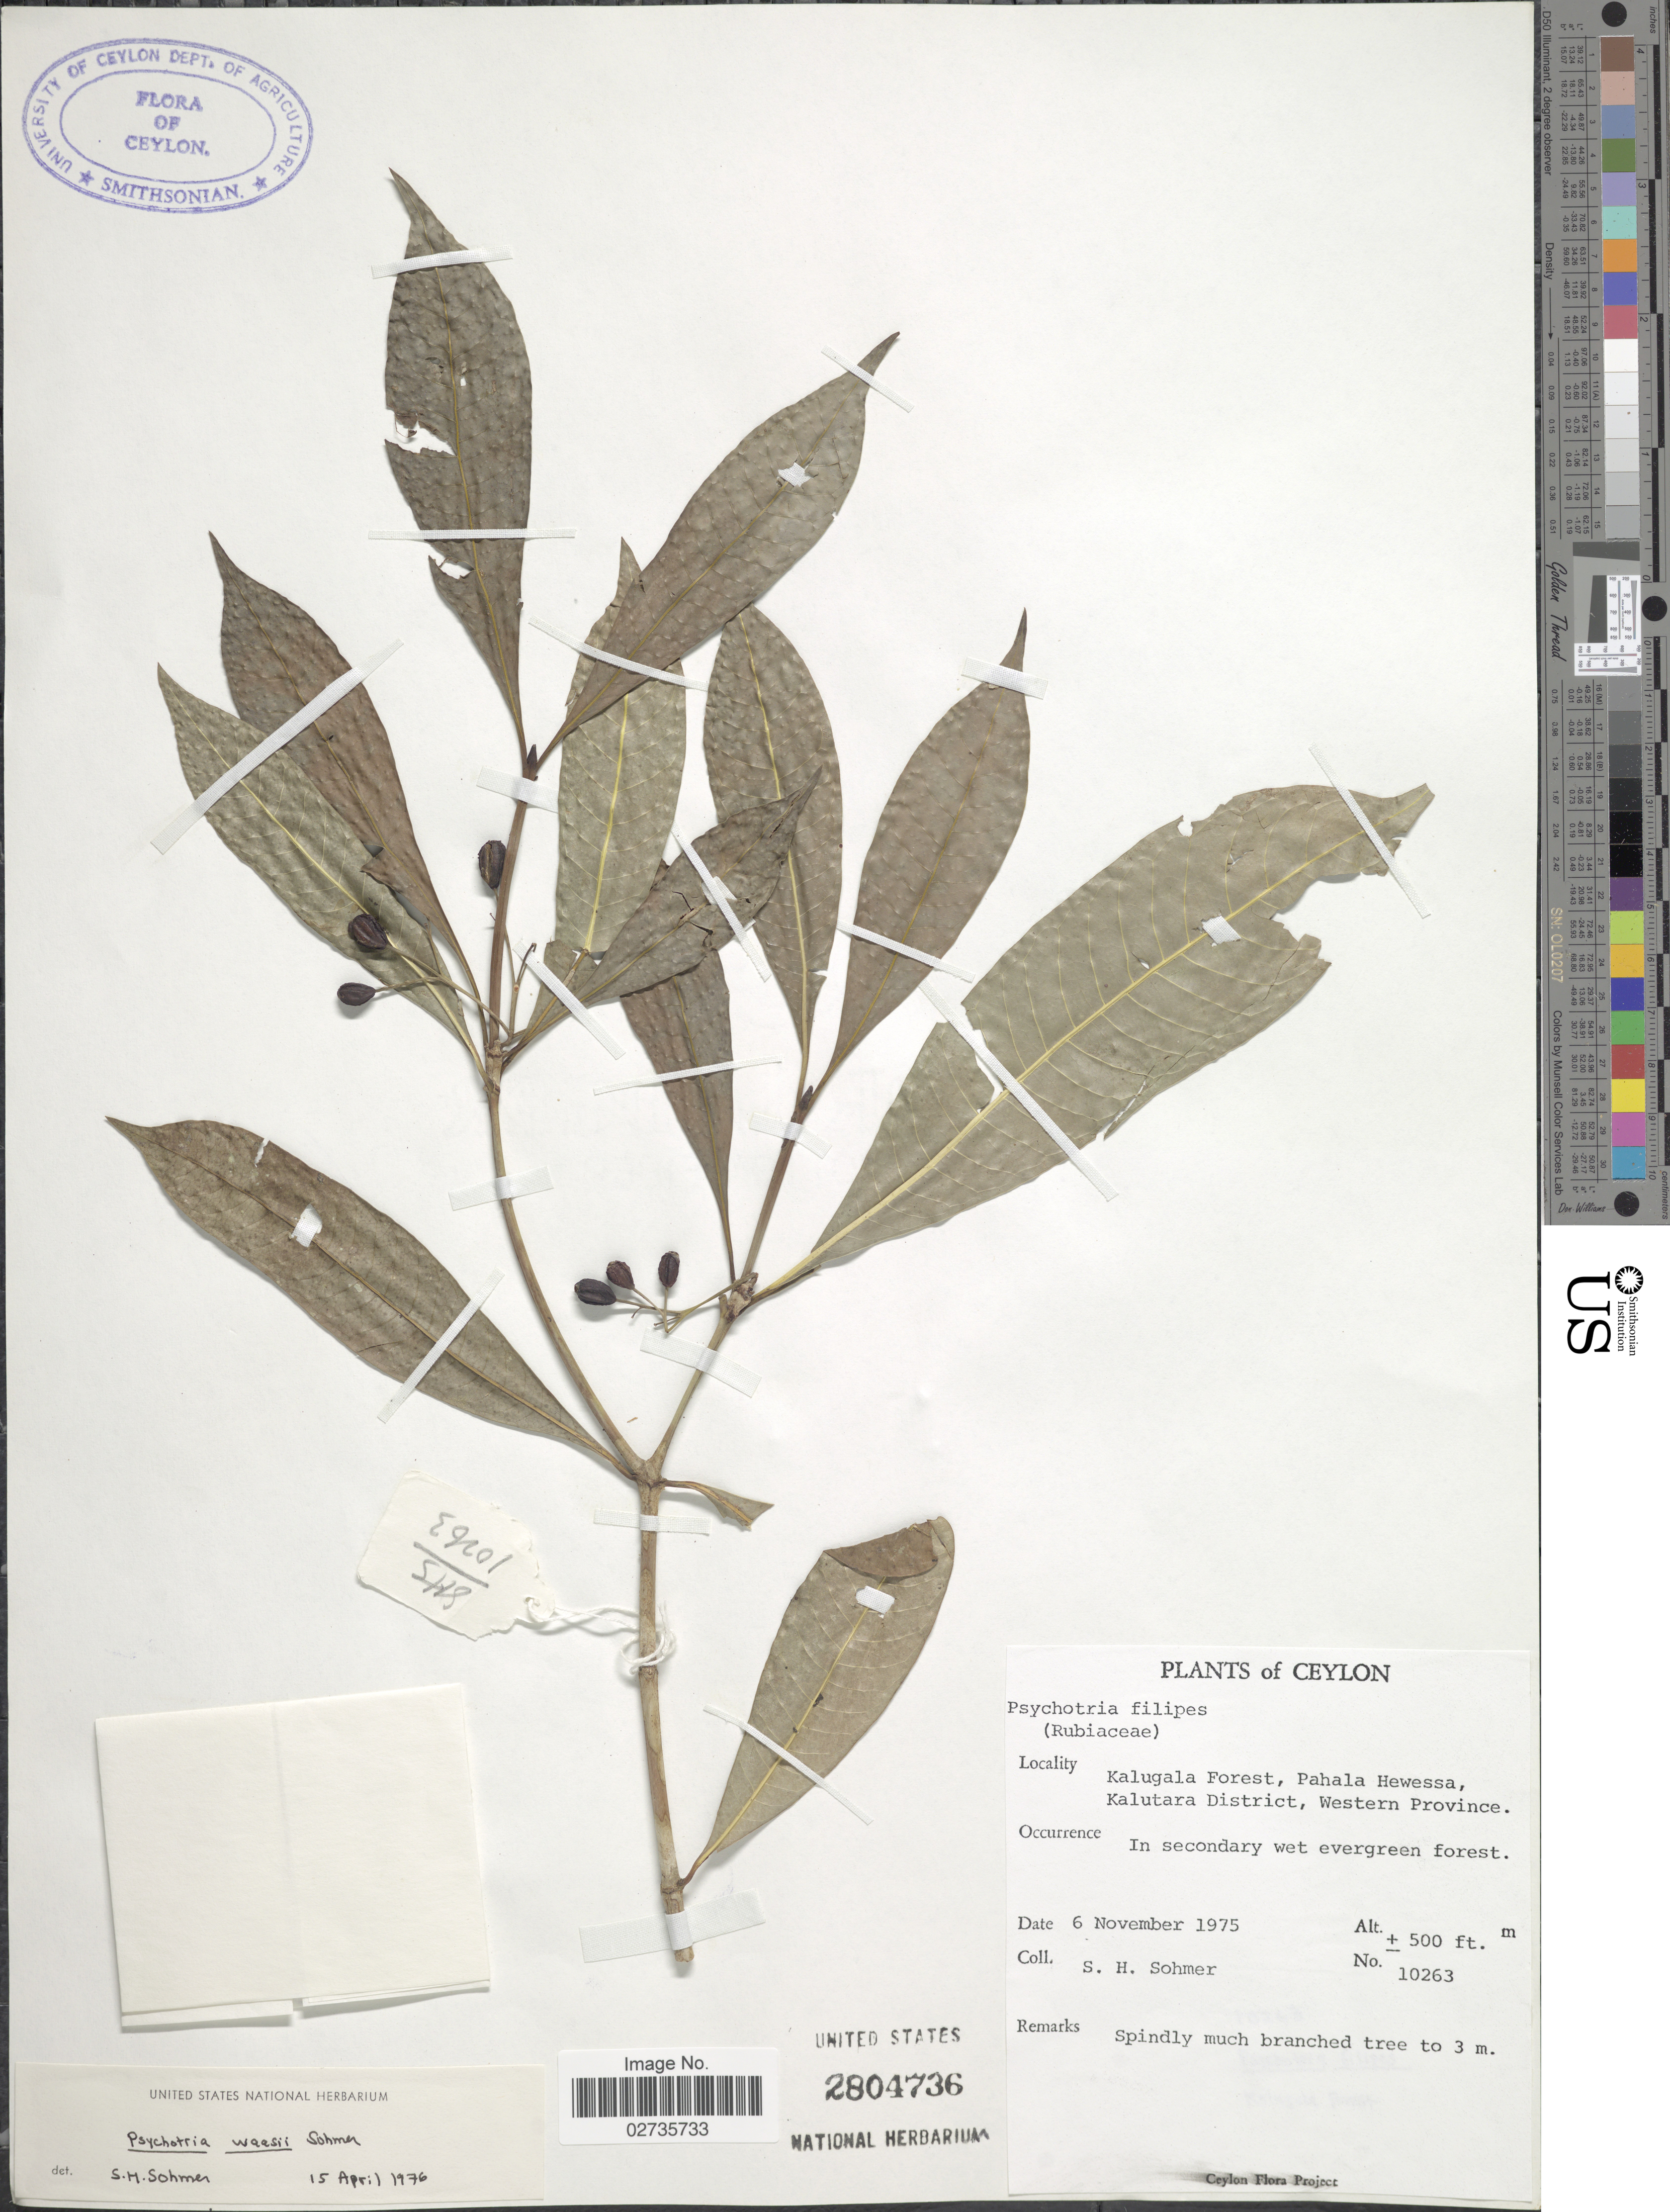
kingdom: Plantae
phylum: Tracheophyta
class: Magnoliopsida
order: Gentianales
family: Rubiaceae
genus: Psychotria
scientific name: Psychotria waasii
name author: Sohmer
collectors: S. H. Sohmer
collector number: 10263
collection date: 1975-11-06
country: Sri Lanka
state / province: Western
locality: Ceylon, Kalugala Forest, Pahala Hewessa, Kalutara District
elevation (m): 152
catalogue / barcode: US 2804736